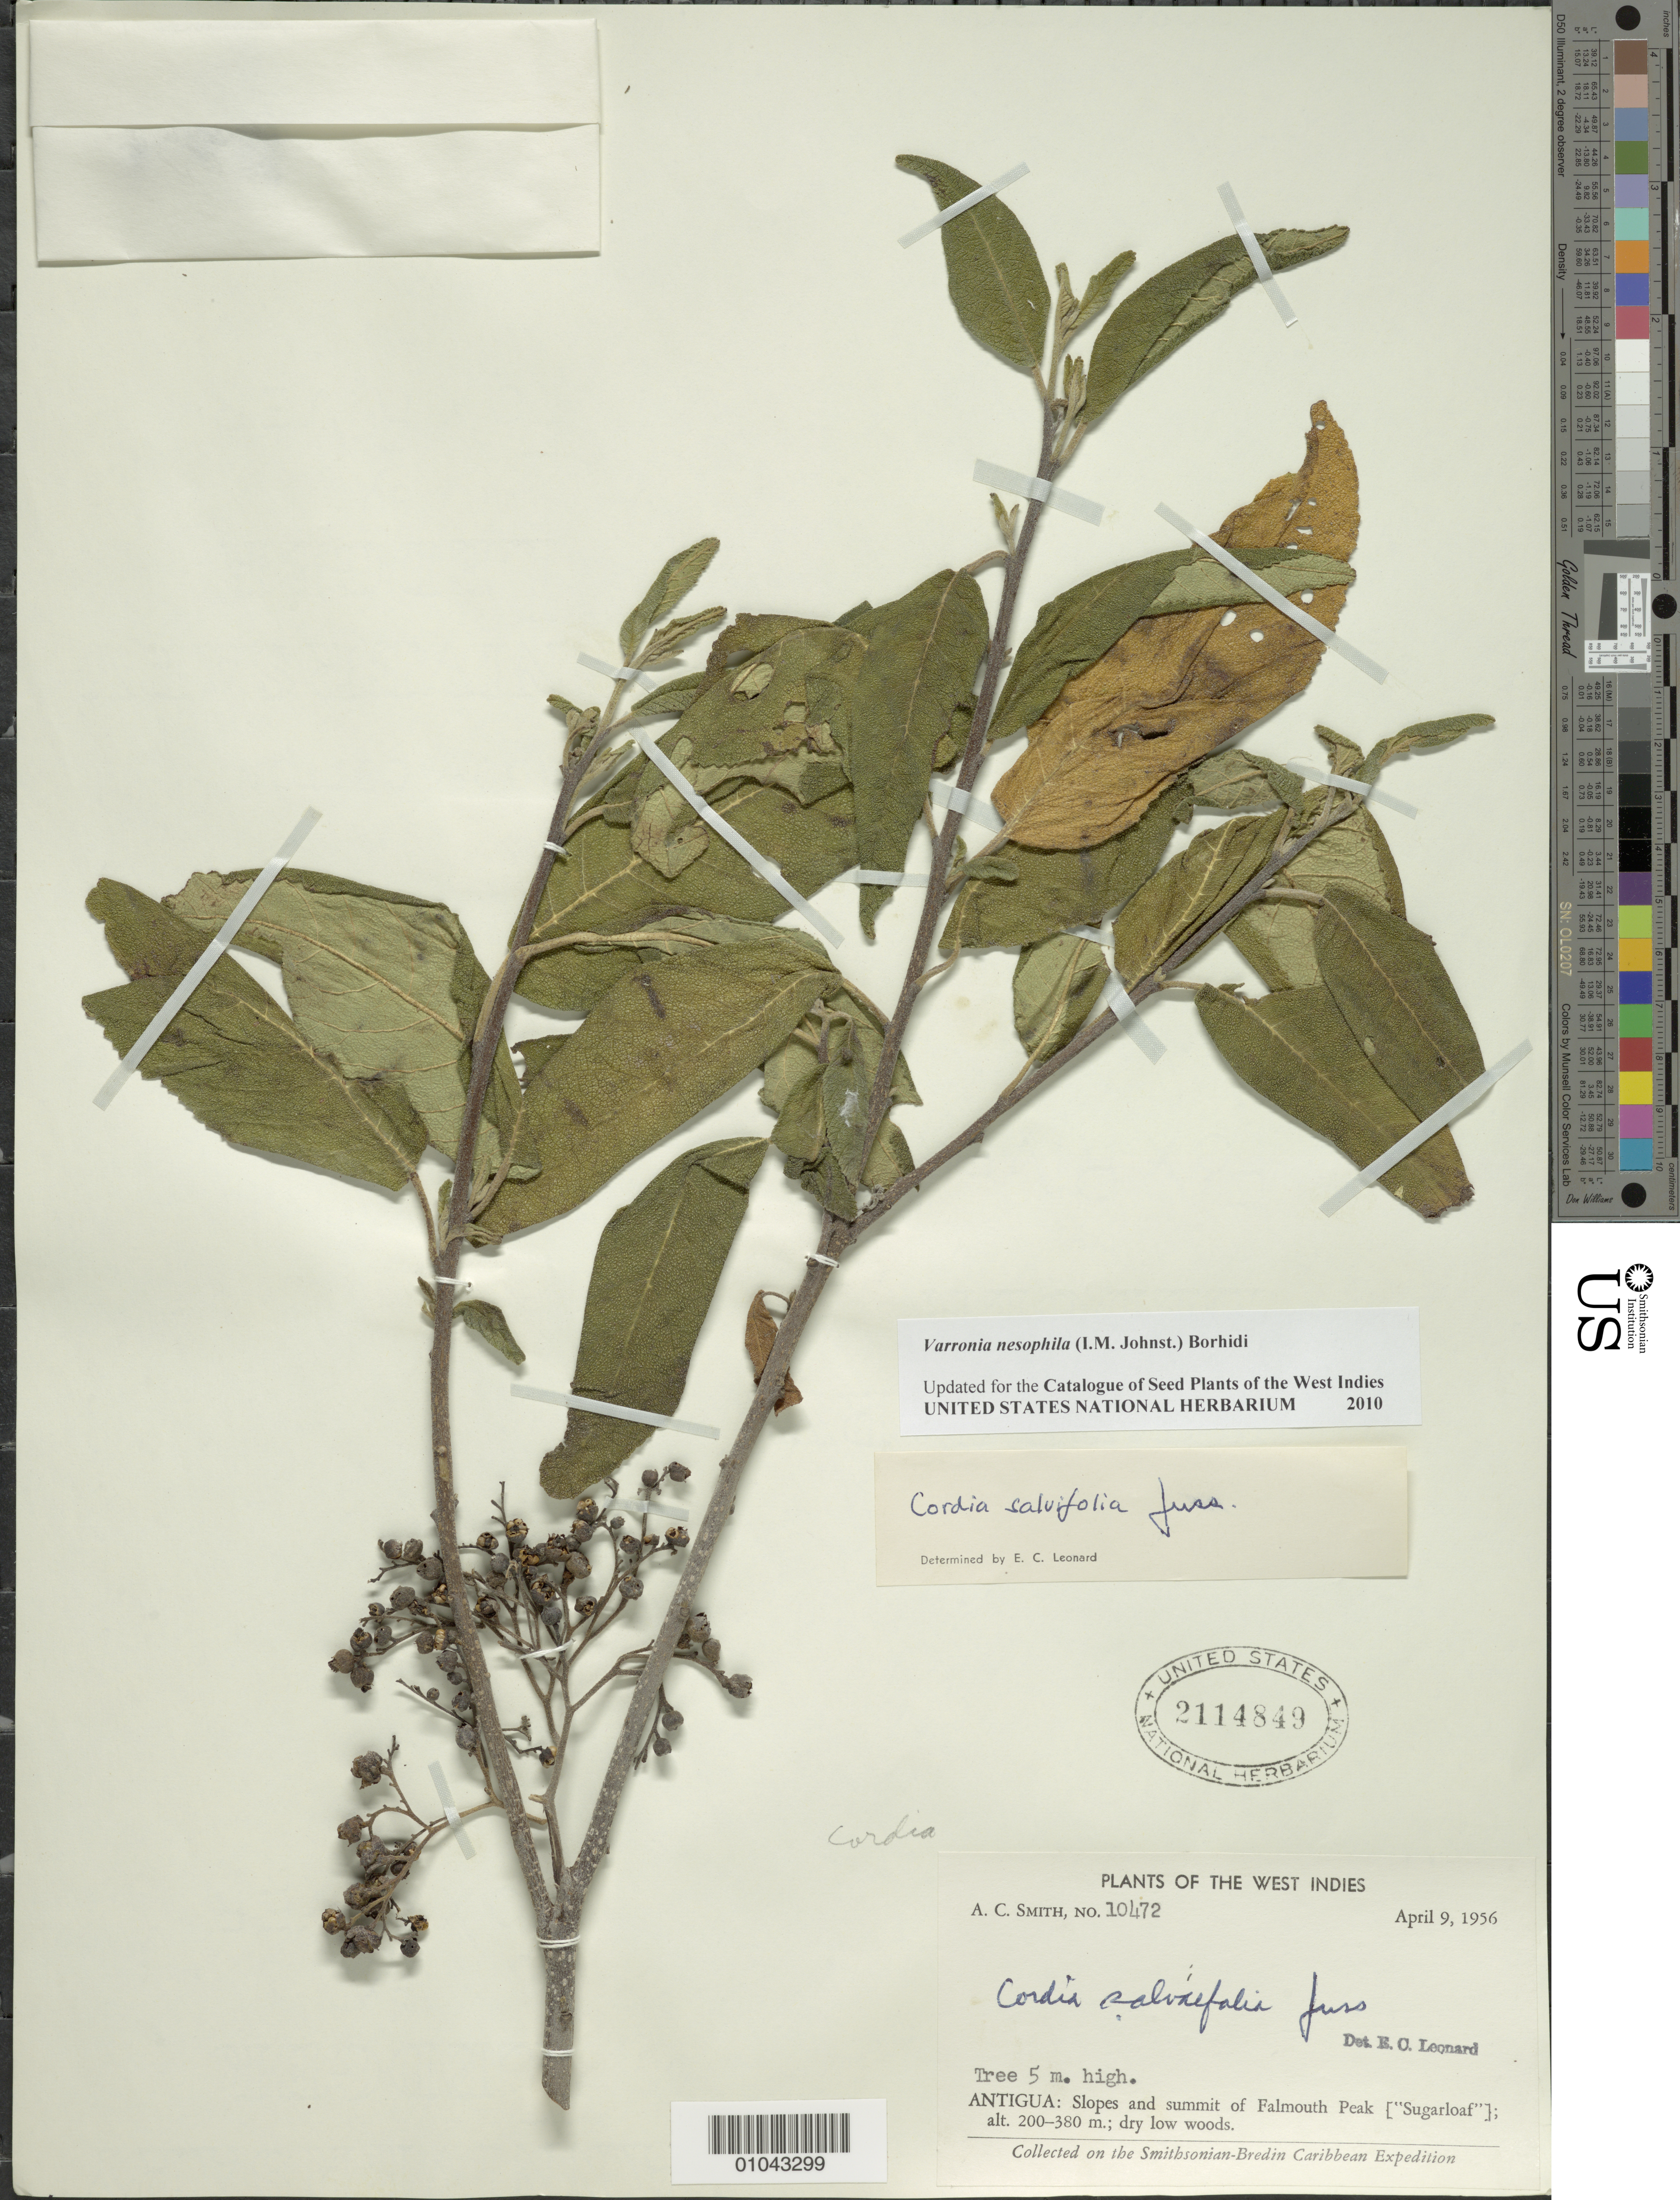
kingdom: Plantae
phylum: Tracheophyta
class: Magnoliopsida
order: Boraginales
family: Cordiaceae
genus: Varronia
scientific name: Varronia nesophila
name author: (I.M. Johnst.) Borhidi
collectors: A. C. Smith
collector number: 10472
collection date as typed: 09 Apr 1956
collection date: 1956-04-09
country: Antigua and Barbuda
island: Antigua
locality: Falmouth Peak ("Sugarloaf"), slopes and summit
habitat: Dry low woods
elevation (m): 200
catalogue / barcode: US 2114849